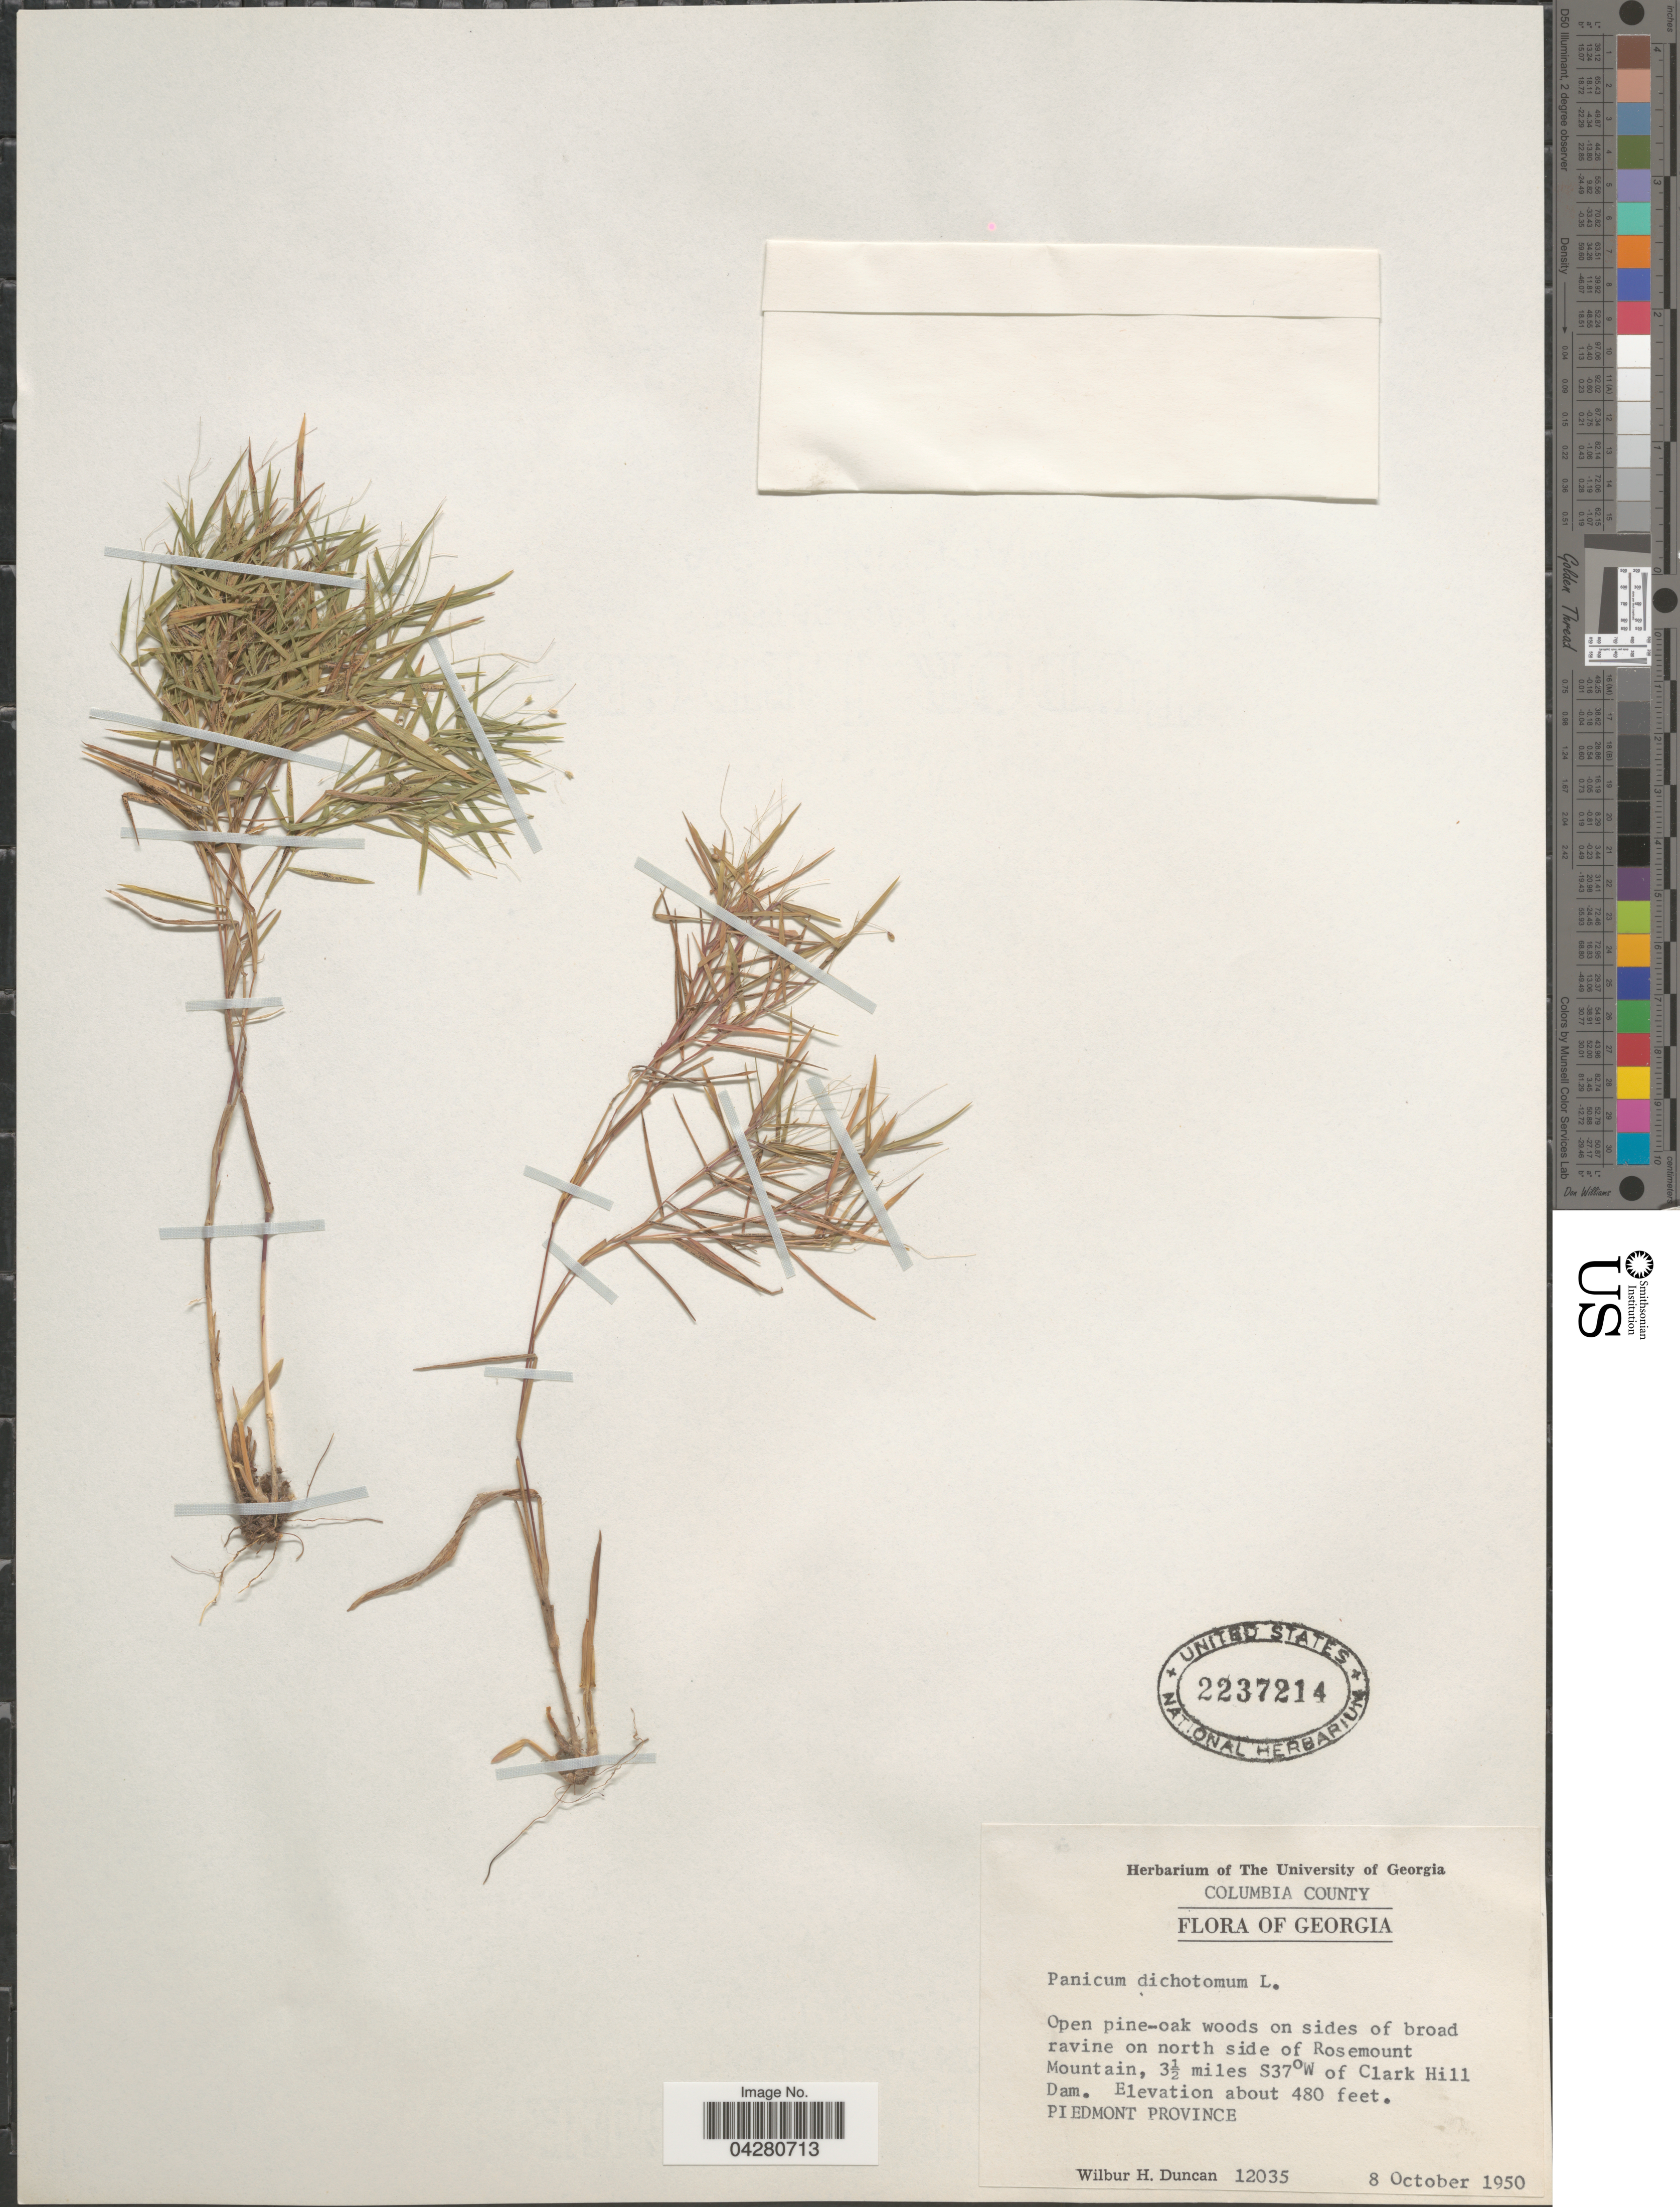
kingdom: Plantae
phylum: Tracheophyta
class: Liliopsida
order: Poales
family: Poaceae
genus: Dichanthelium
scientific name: Dichanthelium dichotomum var. dichotomum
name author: (L.) Gould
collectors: W. H. Duncan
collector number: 12035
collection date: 1950-10-08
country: United States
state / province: Georgia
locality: Columbia County. On north side of Rosemount Mountain, 3½ miles S37°W of Clark Hill Dam. Piedmont Province.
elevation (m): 146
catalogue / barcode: US 2237214